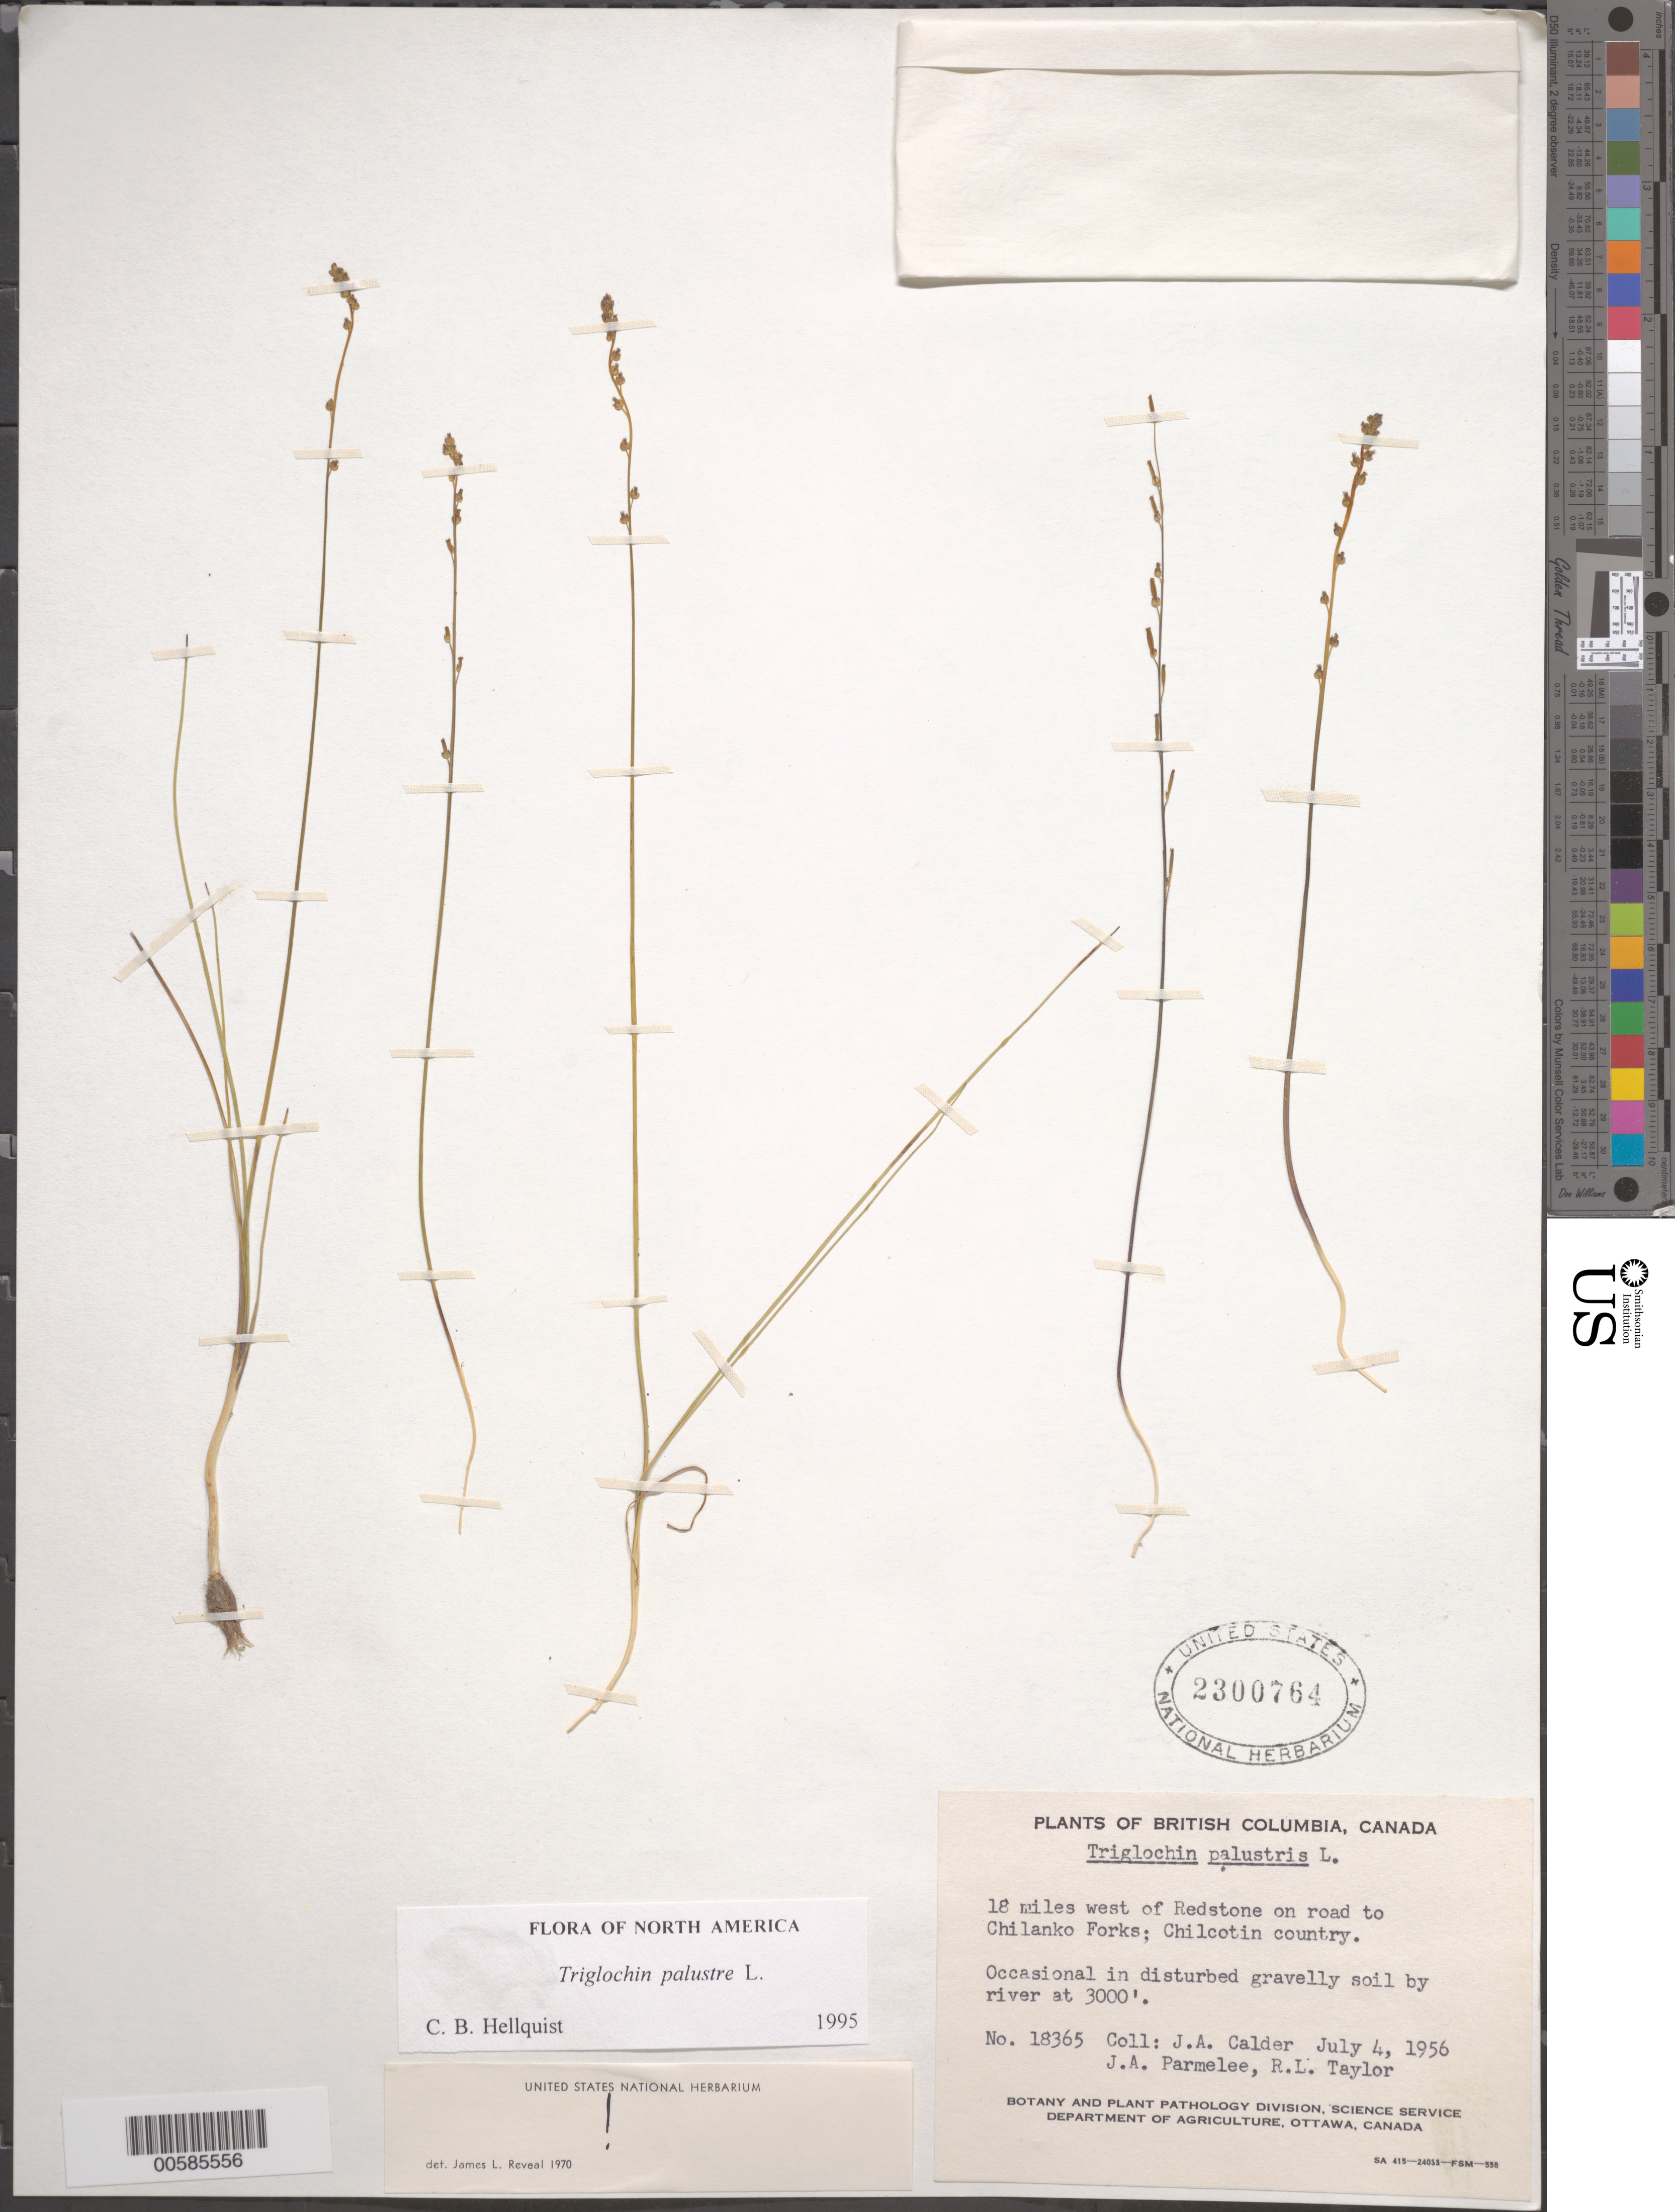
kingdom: Plantae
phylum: Tracheophyta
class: Liliopsida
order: Alismatales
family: Juncaginaceae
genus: Triglochin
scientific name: Triglochin palustris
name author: L.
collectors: J. A. Calder, J. A. Parmelee & R. L. Taylor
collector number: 18365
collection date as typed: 04 Jul 1956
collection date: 1956-07-04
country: Canada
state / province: British Columbia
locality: Chilcotin (District), W of Redstone on road to Chilanko Forks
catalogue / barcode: US 2300764